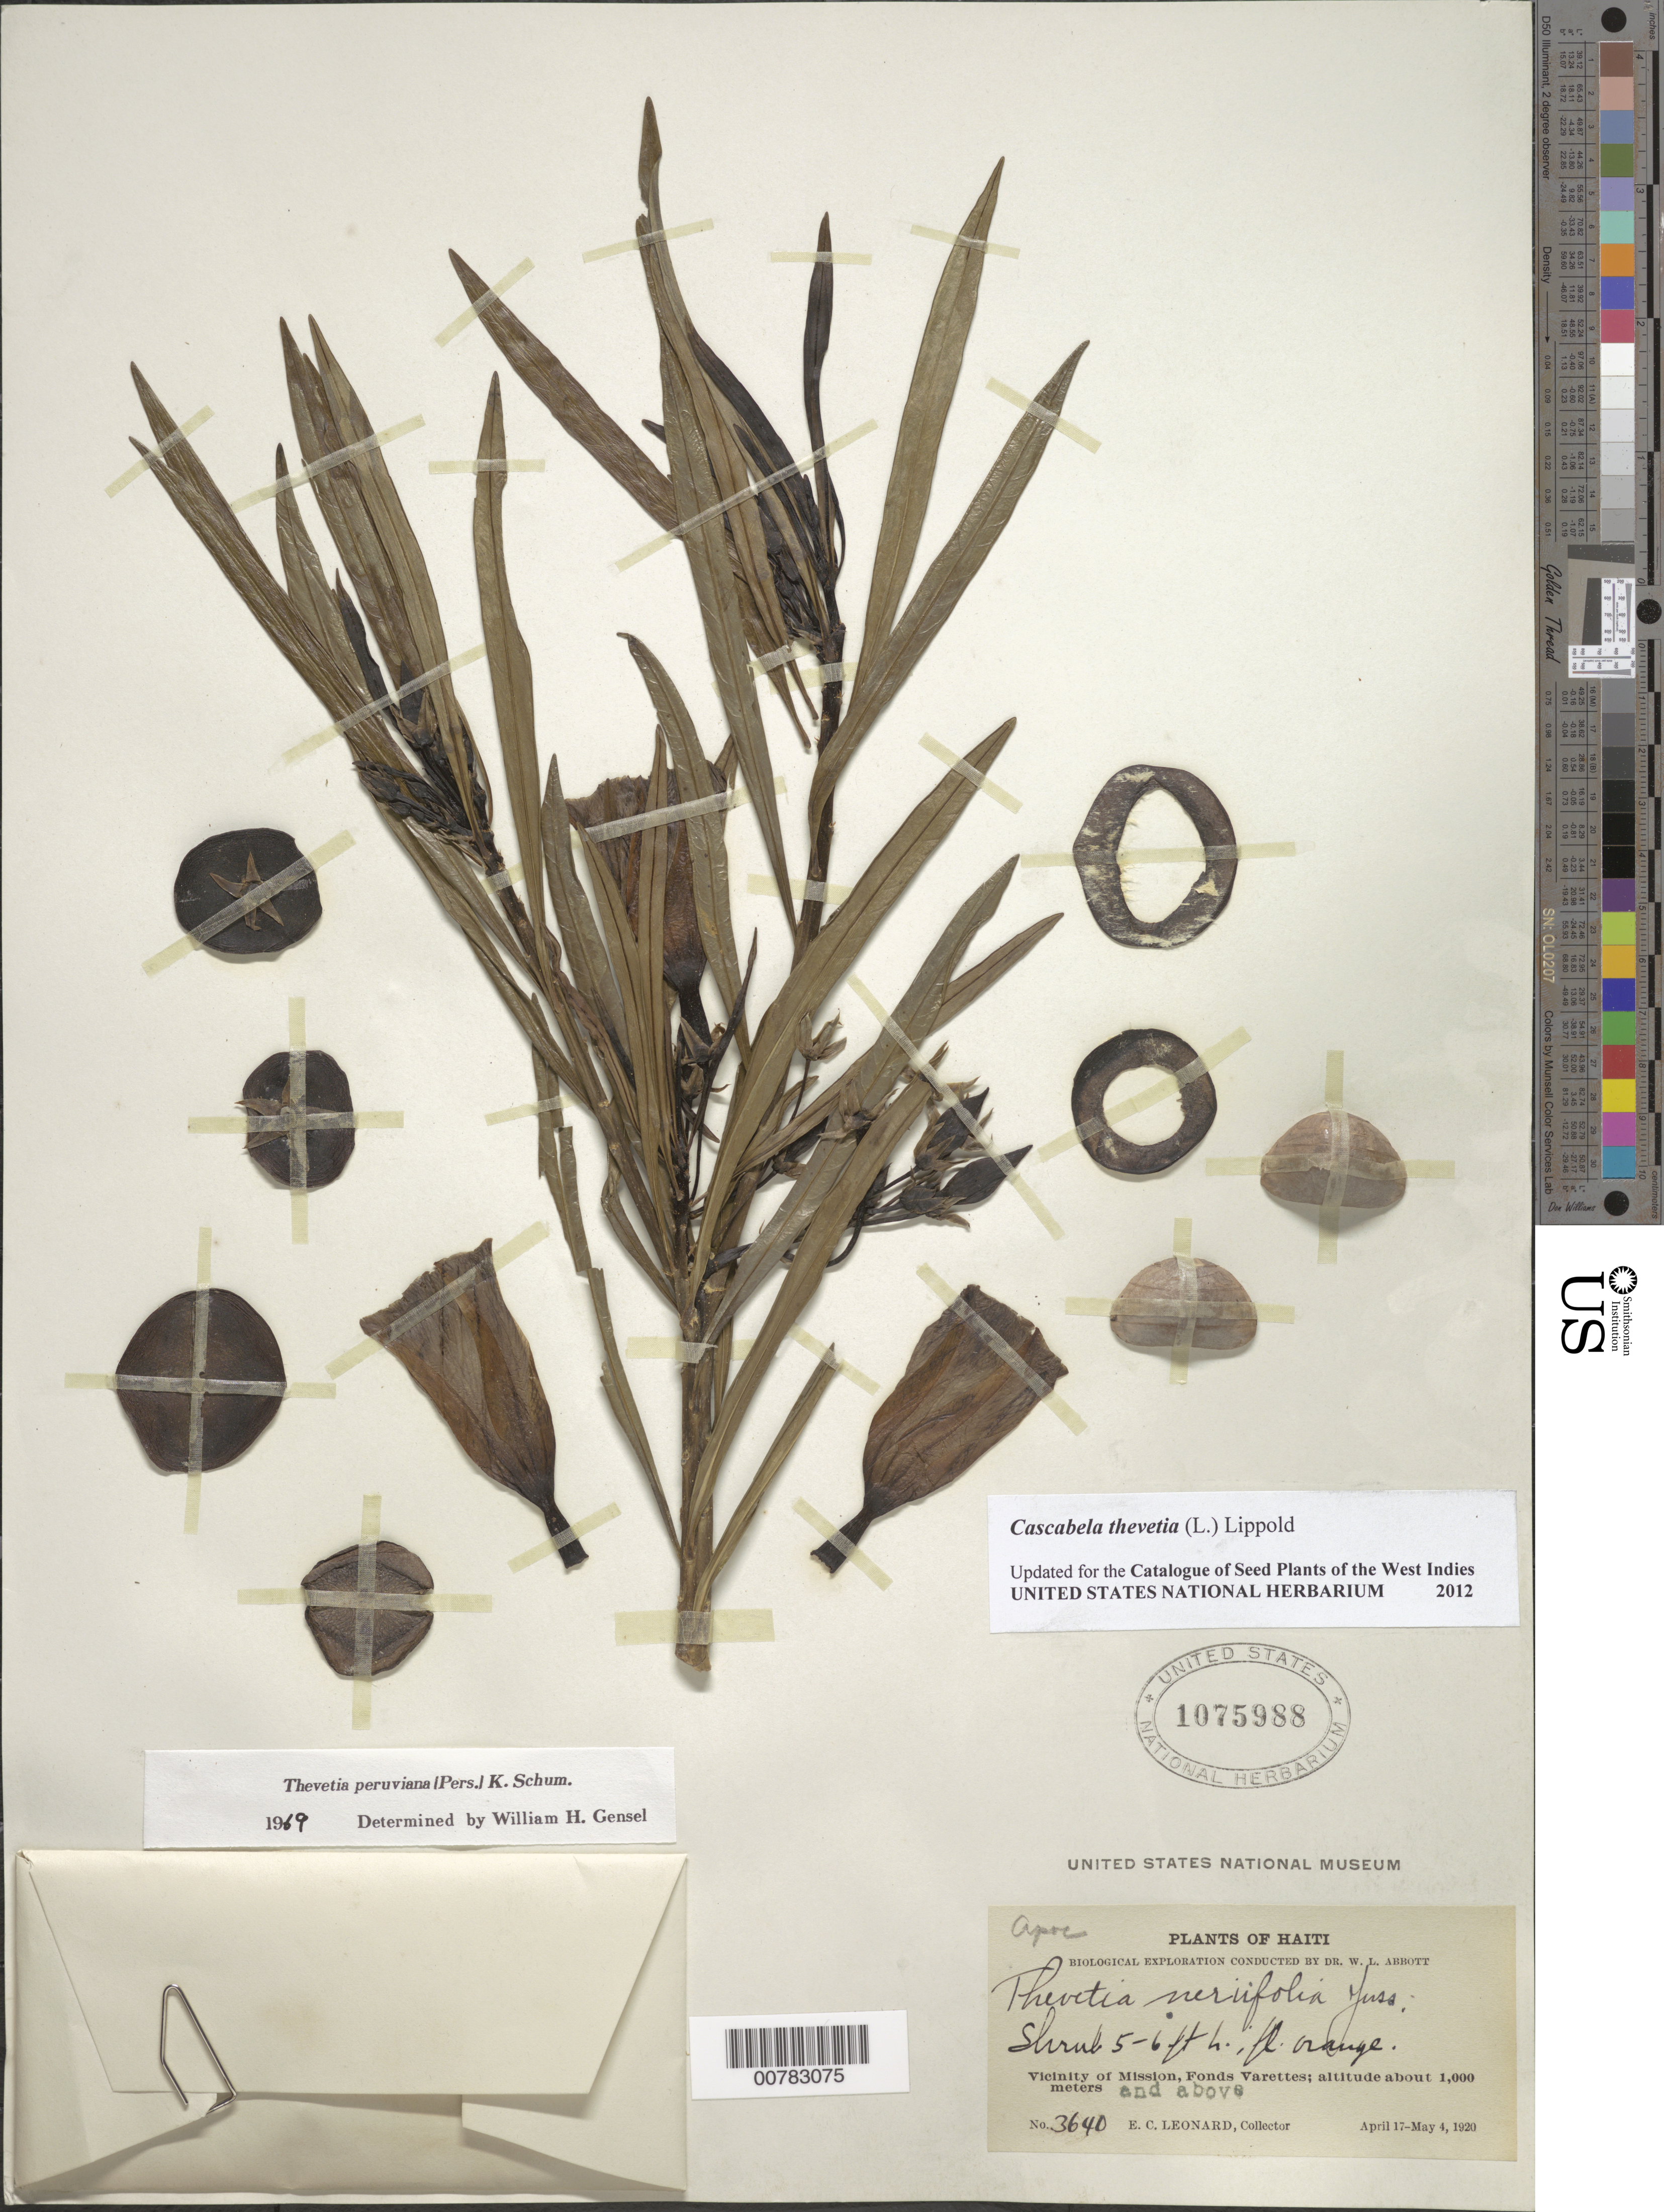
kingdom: Plantae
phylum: Tracheophyta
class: Magnoliopsida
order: Gentianales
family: Apocynaceae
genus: Cascabela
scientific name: Cascabela thevetia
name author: (L.) Lippold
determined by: Gensel, W. H.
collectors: E. C. Leonard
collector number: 3640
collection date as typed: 17 Apr 1920 04 May 1920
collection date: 1920-04-17/1920-05-04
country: Haiti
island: Hispaniola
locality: Fonds Varettes, vicinity of Mission.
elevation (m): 1000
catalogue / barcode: US 1075988